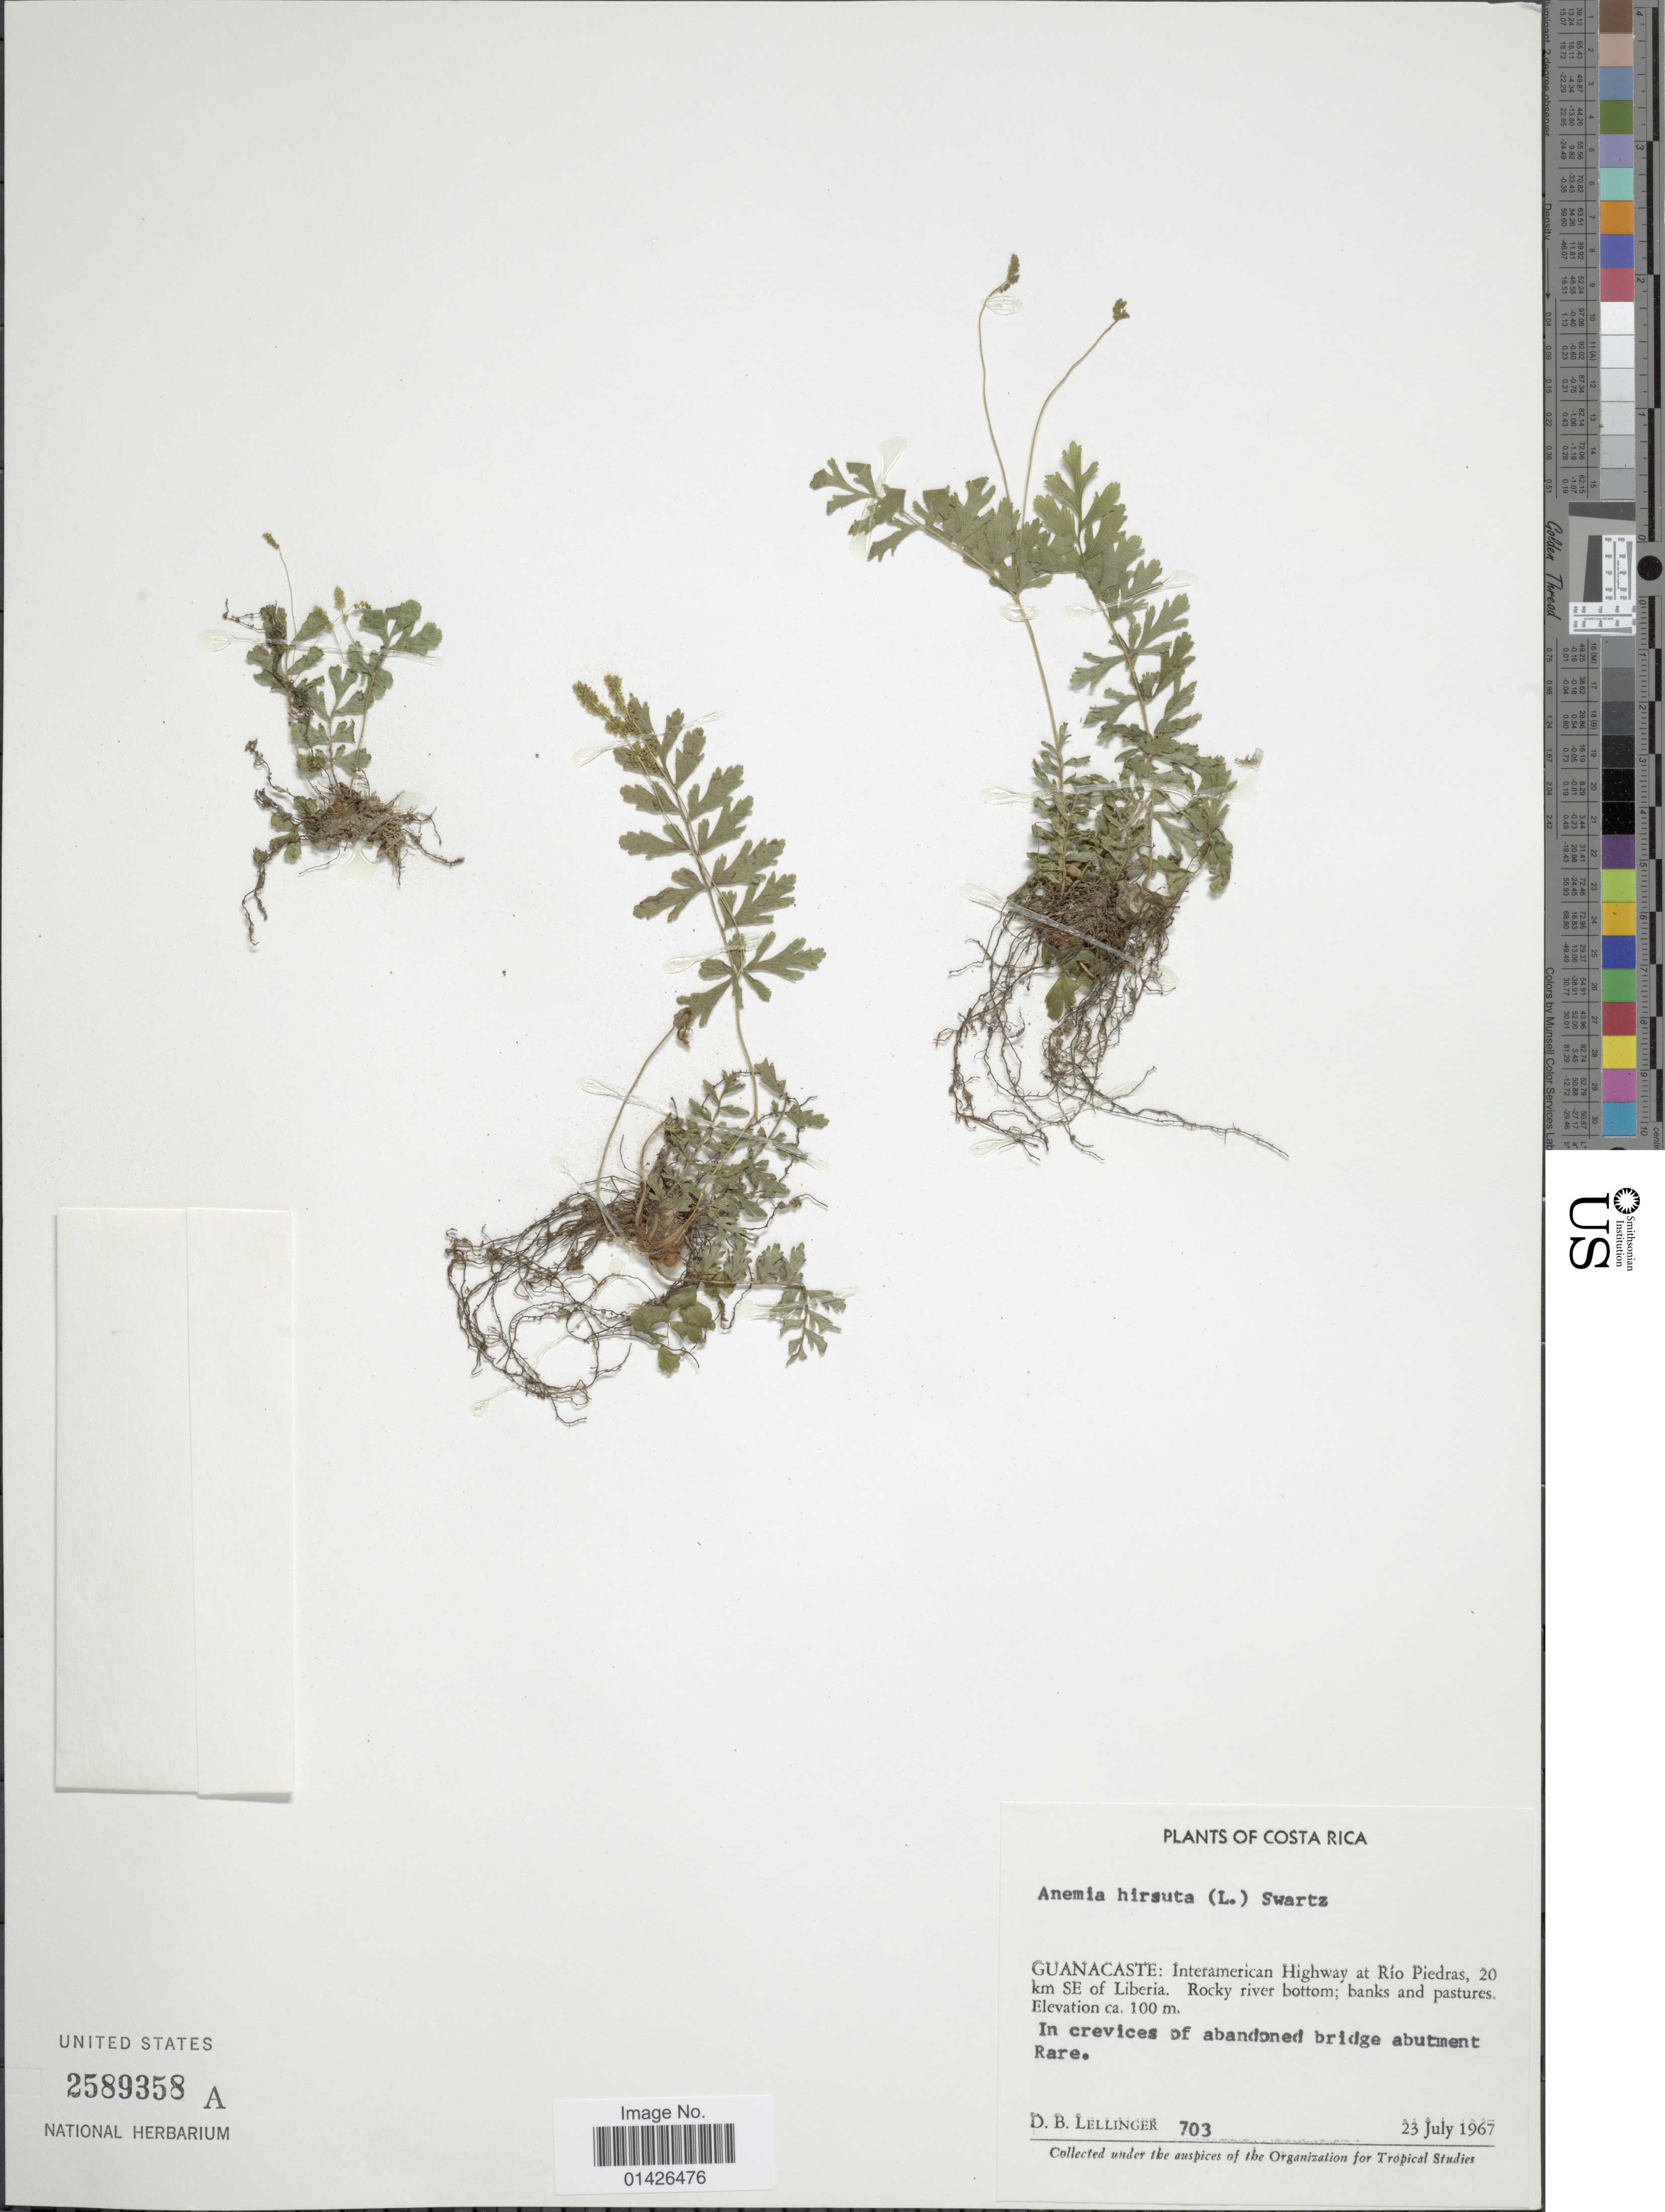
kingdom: Plantae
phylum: Tracheophyta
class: Polypodiopsida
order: Schizaeales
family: Anemiaceae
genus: Anemia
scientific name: Anemia hirsuta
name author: (L.) Sw.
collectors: D. B. Lellinger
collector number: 703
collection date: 1967-07-23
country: Costa Rica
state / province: Guanacaste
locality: Interamerican Highway at Rio Piedras, 20 km SE of Liberia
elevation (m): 100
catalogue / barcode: US 2589358A